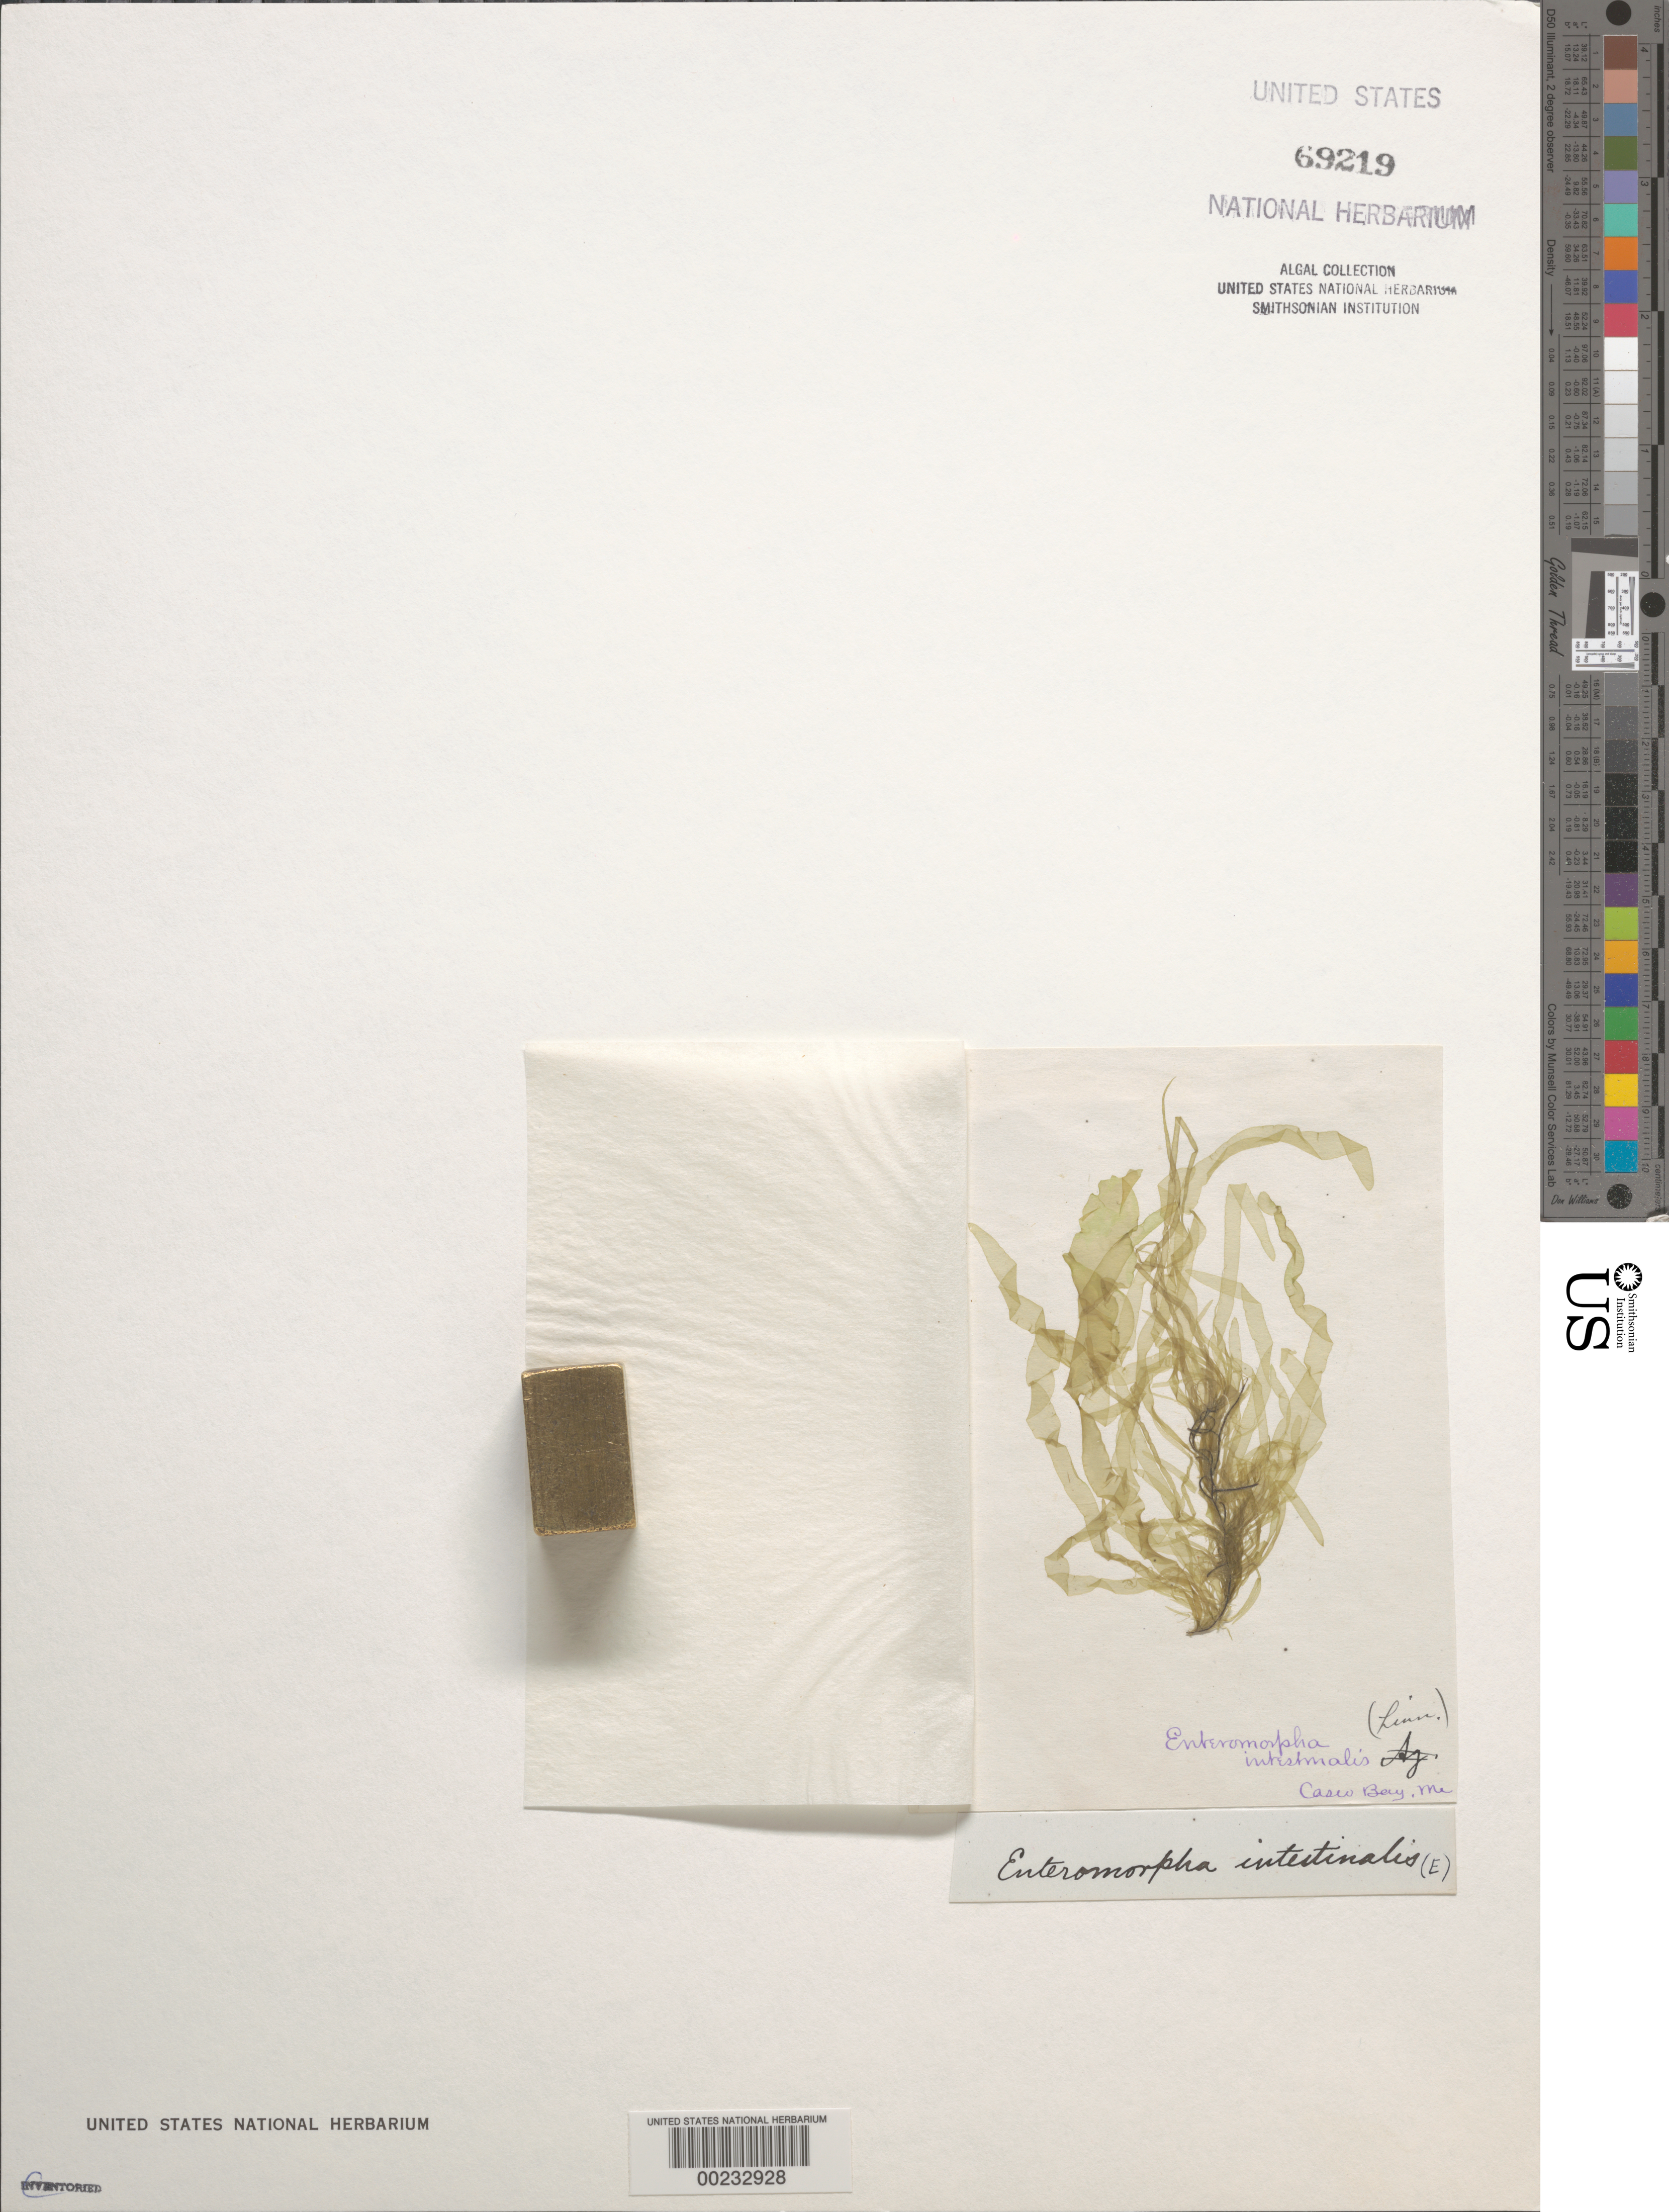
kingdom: Plantae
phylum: Chlorophyta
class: Ulvophyceae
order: Ulvales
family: Ulvaceae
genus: Ulva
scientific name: Ulva intestinalis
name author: L.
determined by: Algae name updating Project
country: United States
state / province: Maine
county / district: Cumberland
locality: Casco Bay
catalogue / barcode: US 69219